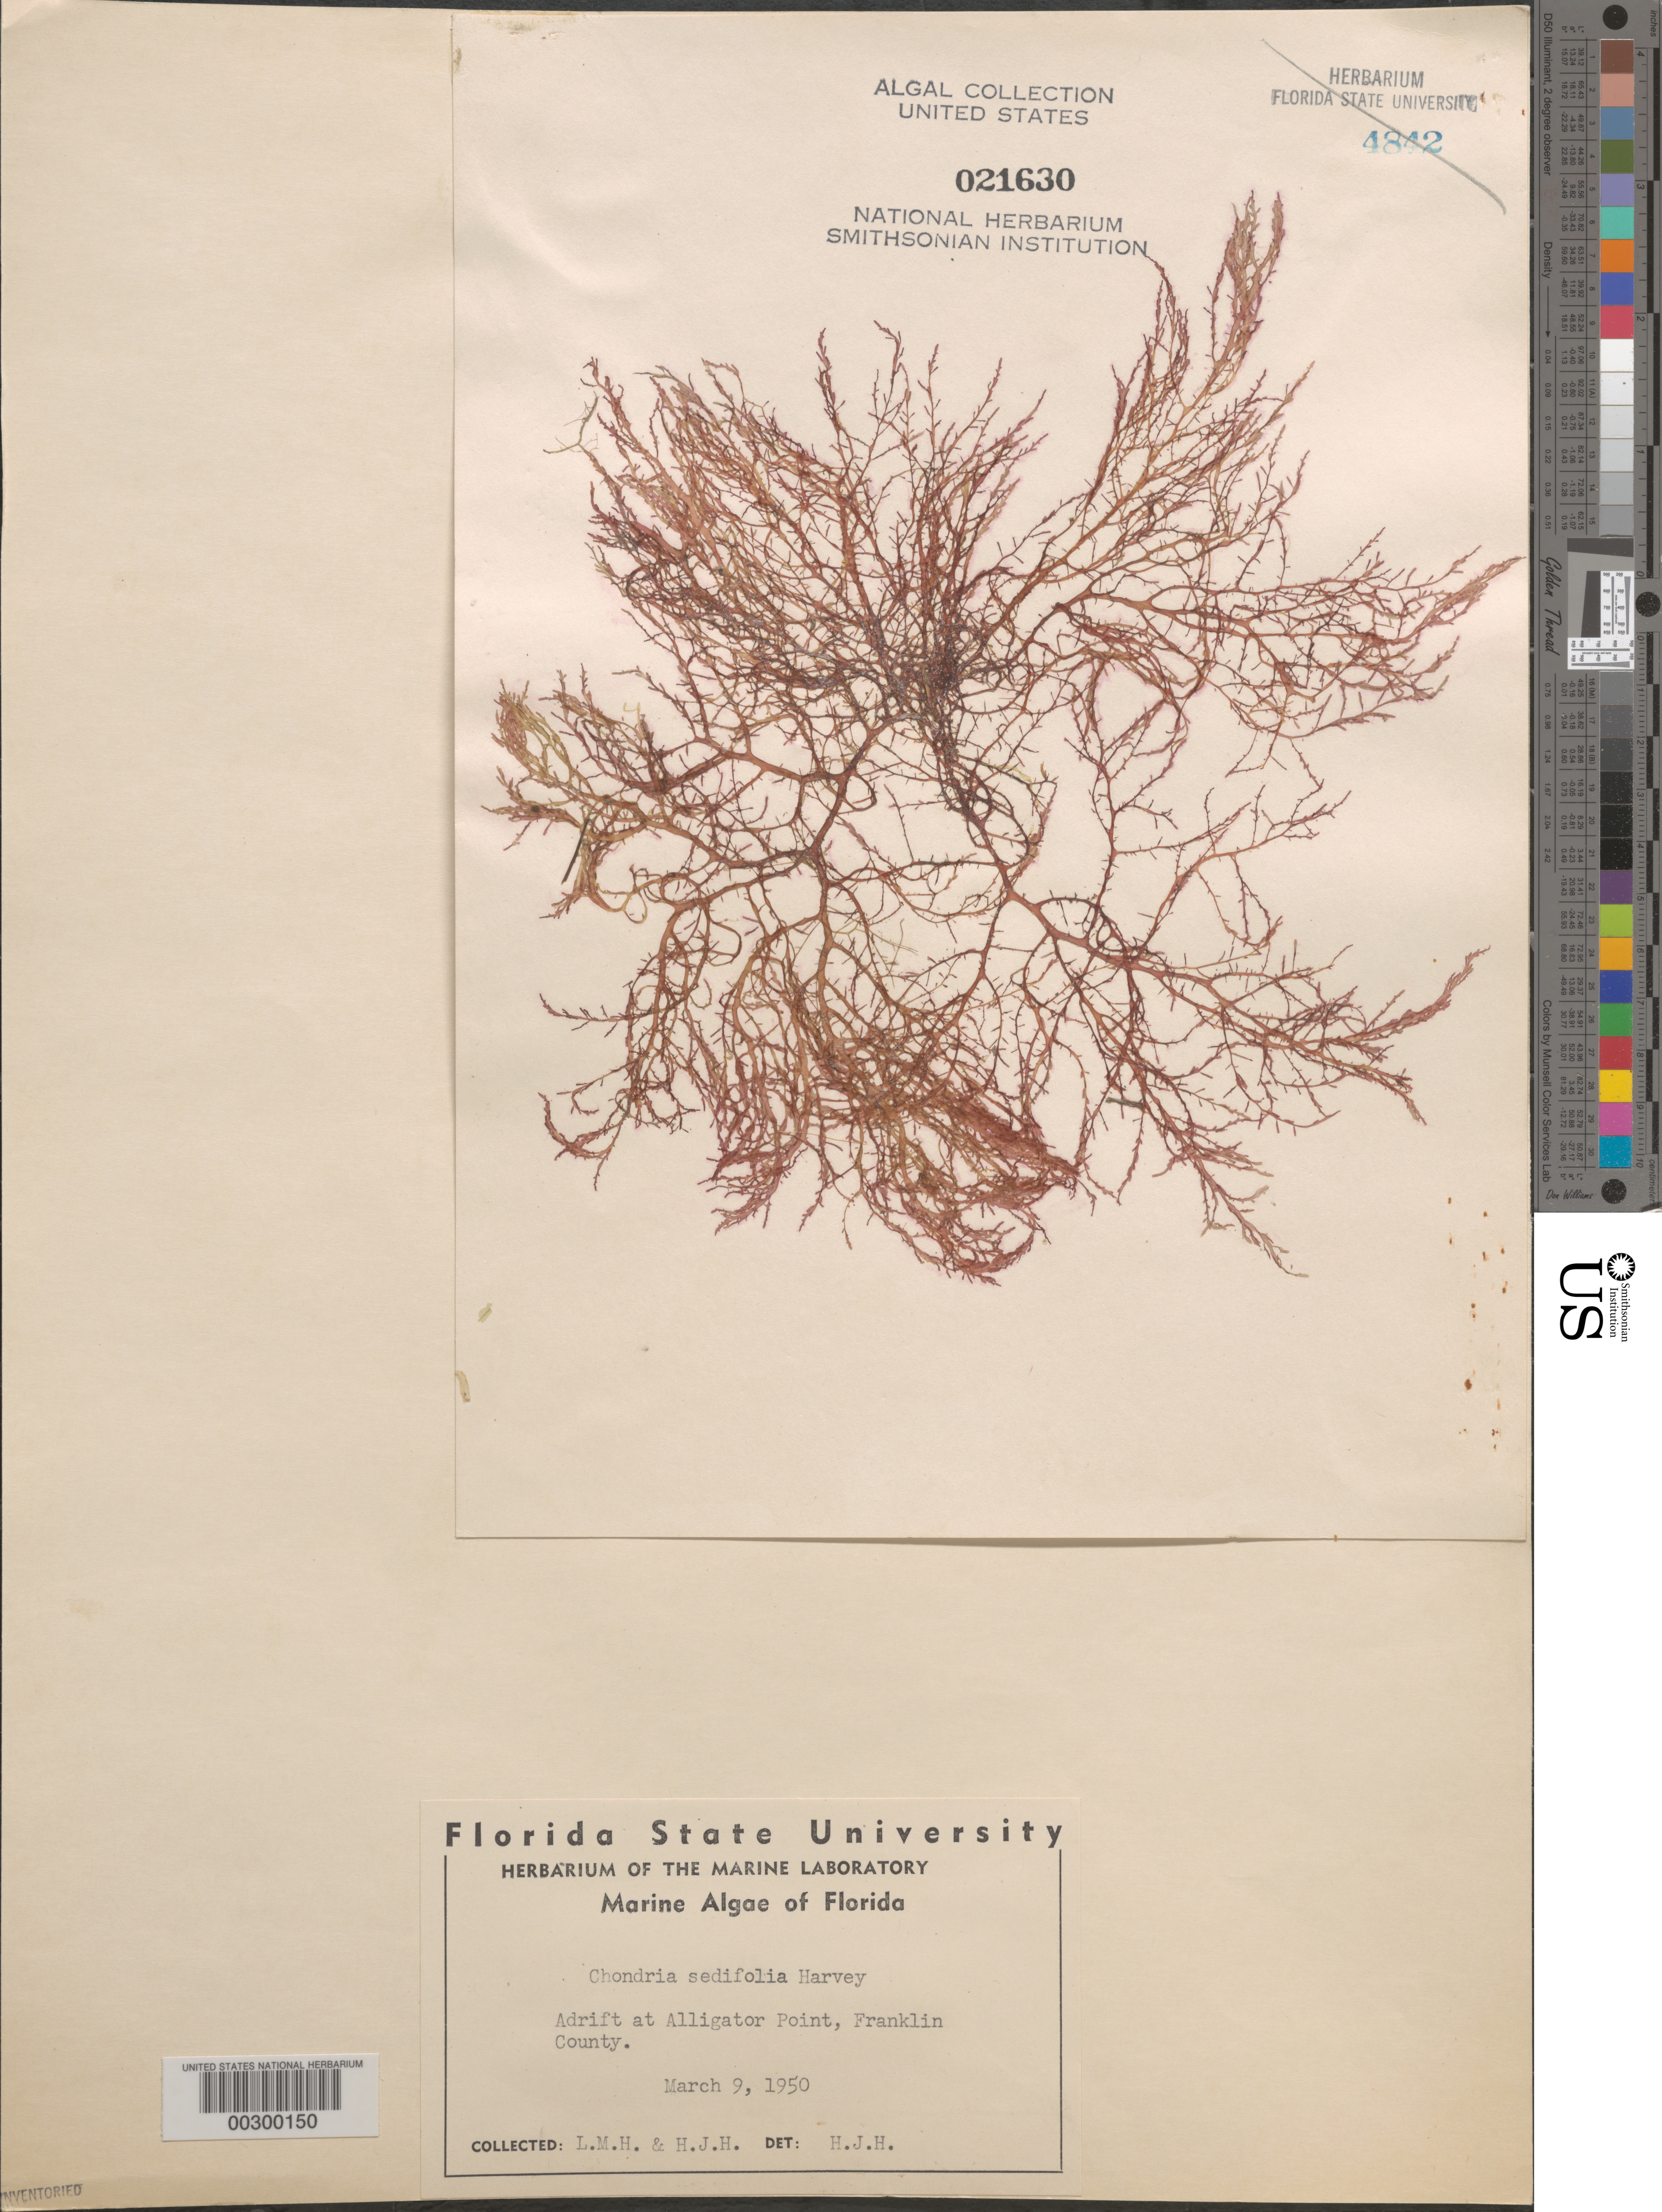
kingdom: Plantae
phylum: Rhodophyta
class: Florideophyceae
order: Ceramiales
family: Rhodomelaceae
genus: Chondria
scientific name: Chondria sedifolia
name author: Harv.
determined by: Humm, Harold J.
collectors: L. Henry & H. J. Humm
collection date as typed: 09 Mar 1950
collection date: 1950-03-09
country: United States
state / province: Florida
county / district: Franklin County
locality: Alligator Point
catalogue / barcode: US 21630